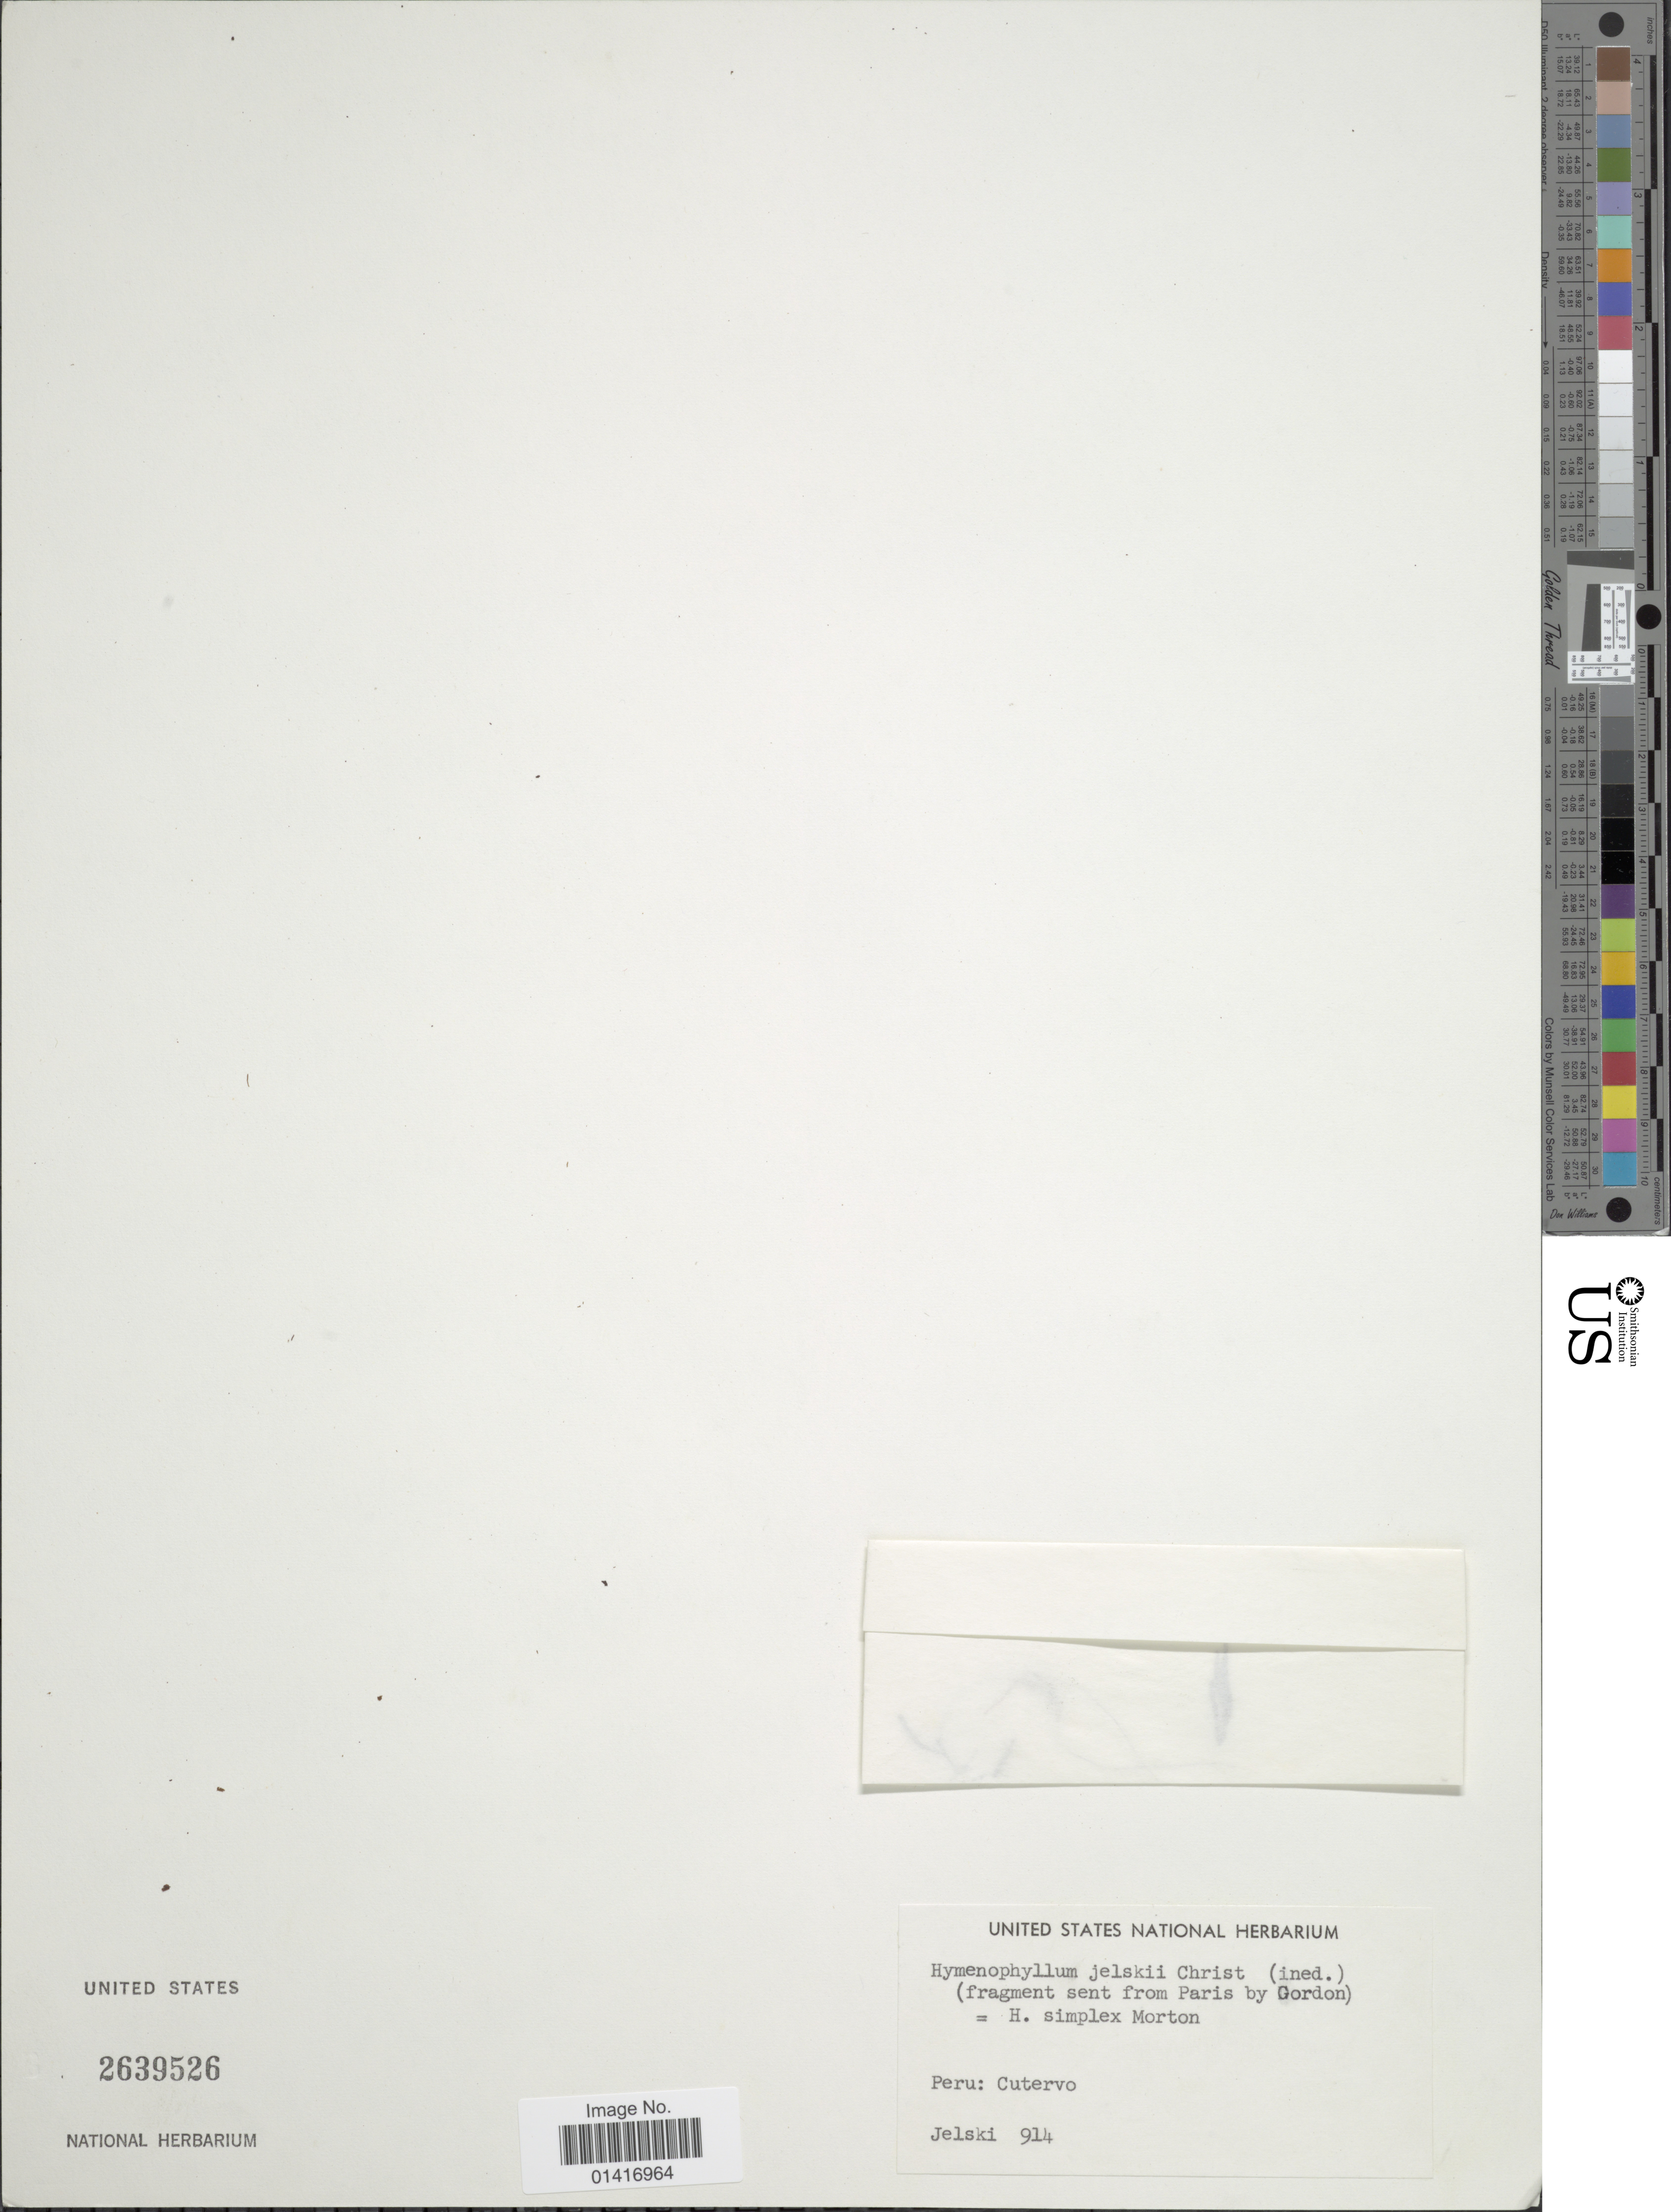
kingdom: Plantae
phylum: Tracheophyta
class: Polypodiopsida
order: Hymenophyllales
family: Hymenophyllaceae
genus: Hymenophyllum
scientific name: Hymenophyllum simplex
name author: C.V. Morton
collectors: -. Jelski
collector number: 914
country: Peru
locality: Cutervo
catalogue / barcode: US 2639526